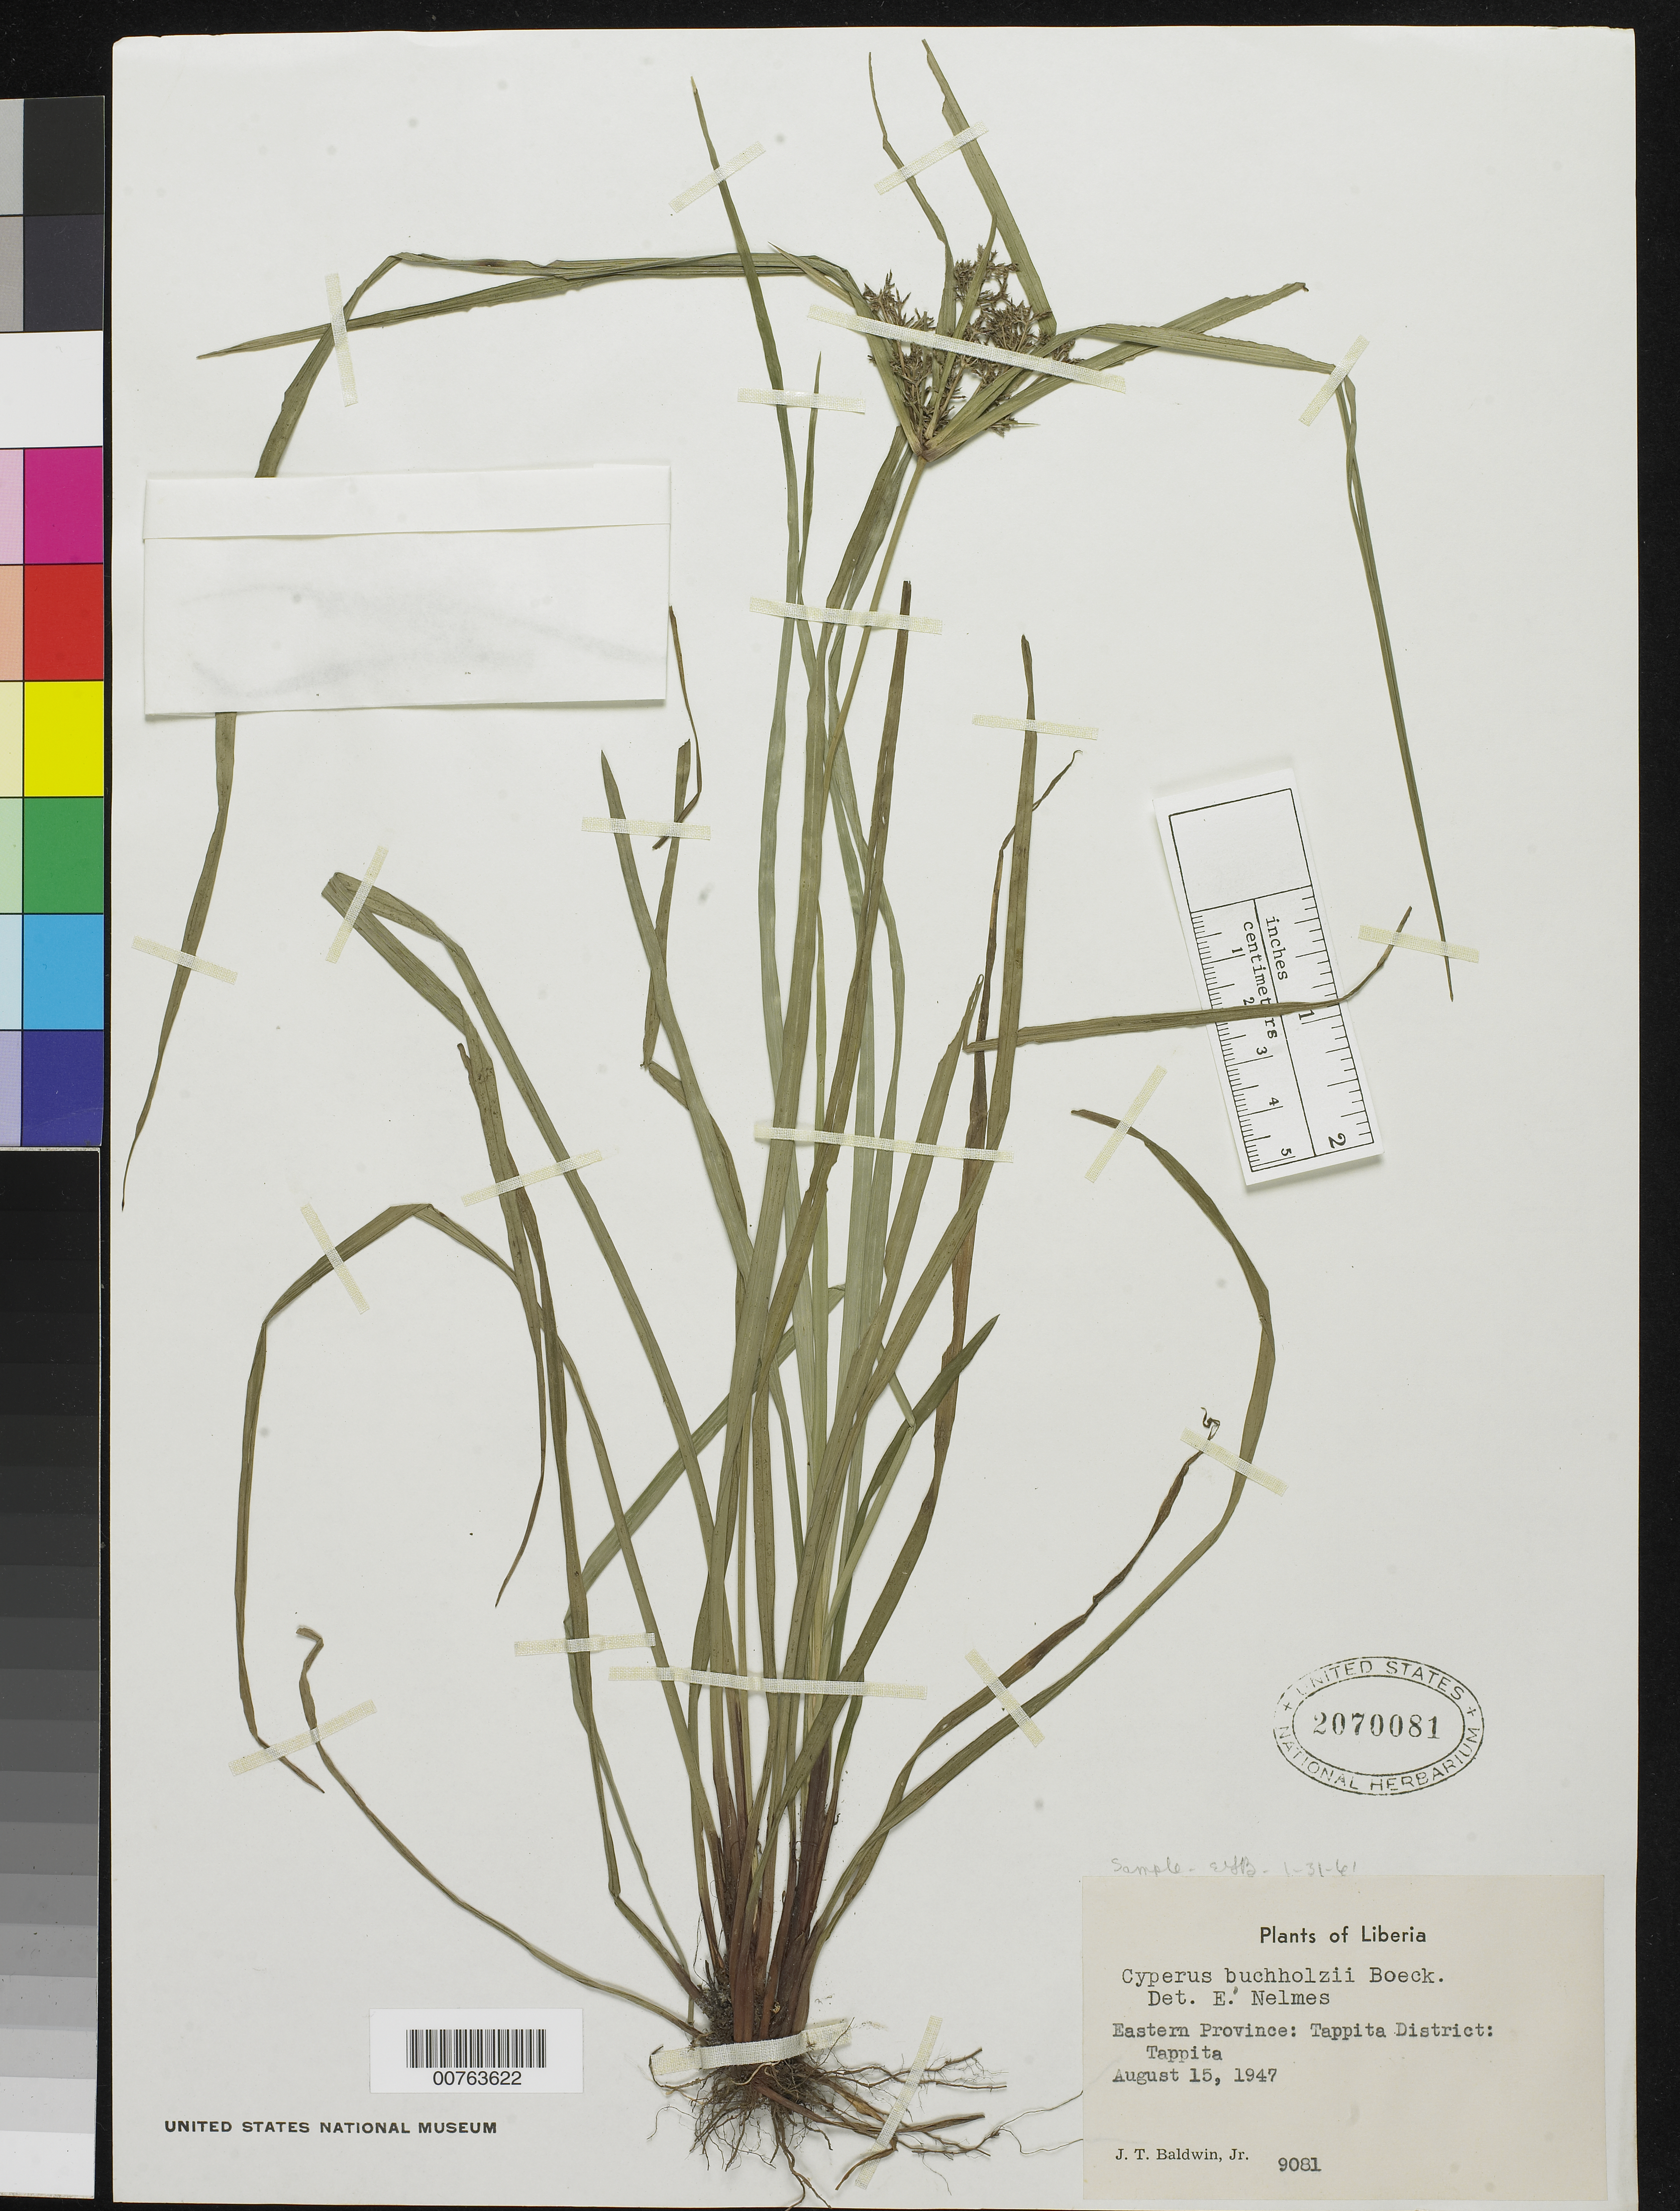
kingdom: Plantae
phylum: Tracheophyta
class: Liliopsida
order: Poales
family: Cyperaceae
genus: Cyperus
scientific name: Cyperus buchholzii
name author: Boeckeler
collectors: J. T. Baldwin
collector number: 9081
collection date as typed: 15 Aug 1947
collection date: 1947-08-15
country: Liberia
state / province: Nimba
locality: Eastern Province: Tappita District, Tappita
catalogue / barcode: US 2070081